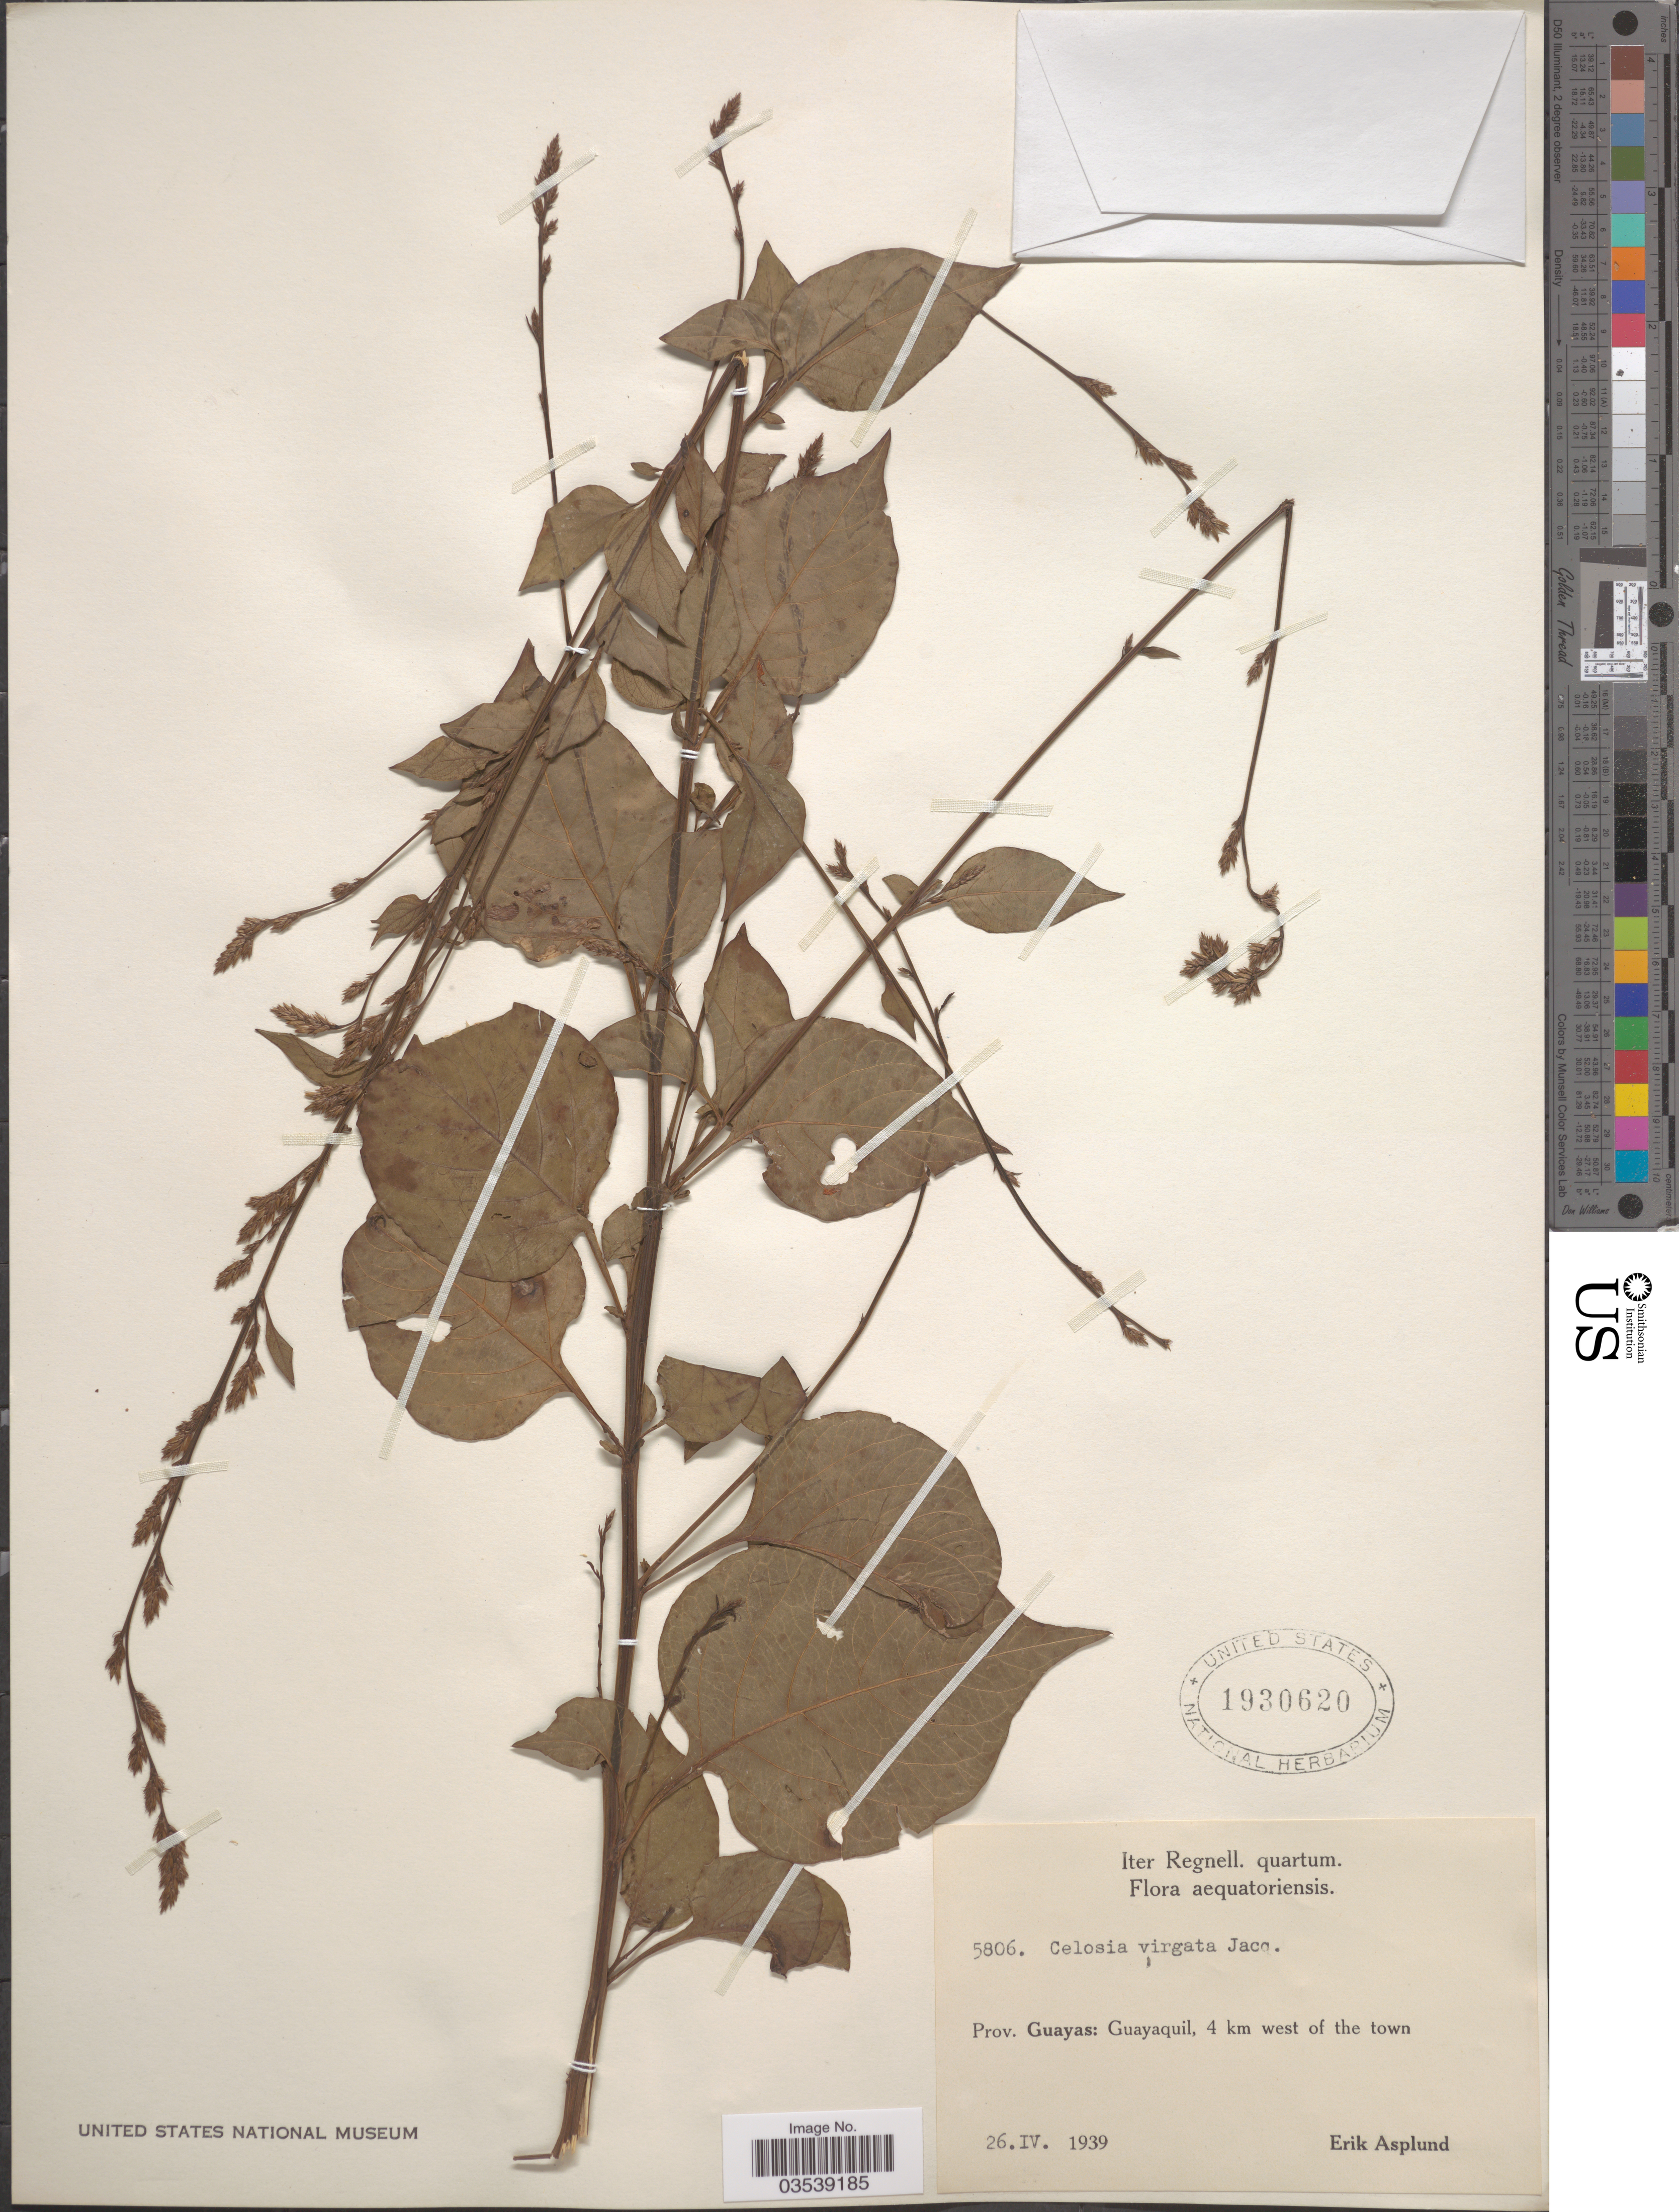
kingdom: Plantae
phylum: Tracheophyta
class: Magnoliopsida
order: Caryophyllales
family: Amaranthaceae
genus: Celosia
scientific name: Celosia virgata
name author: Jacq.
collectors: E. Asplund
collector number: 5806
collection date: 1939-04-26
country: Ecuador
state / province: Guayas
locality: Aequatoriensis. Guayaquil, 4 km west of the town.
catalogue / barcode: US 1930620